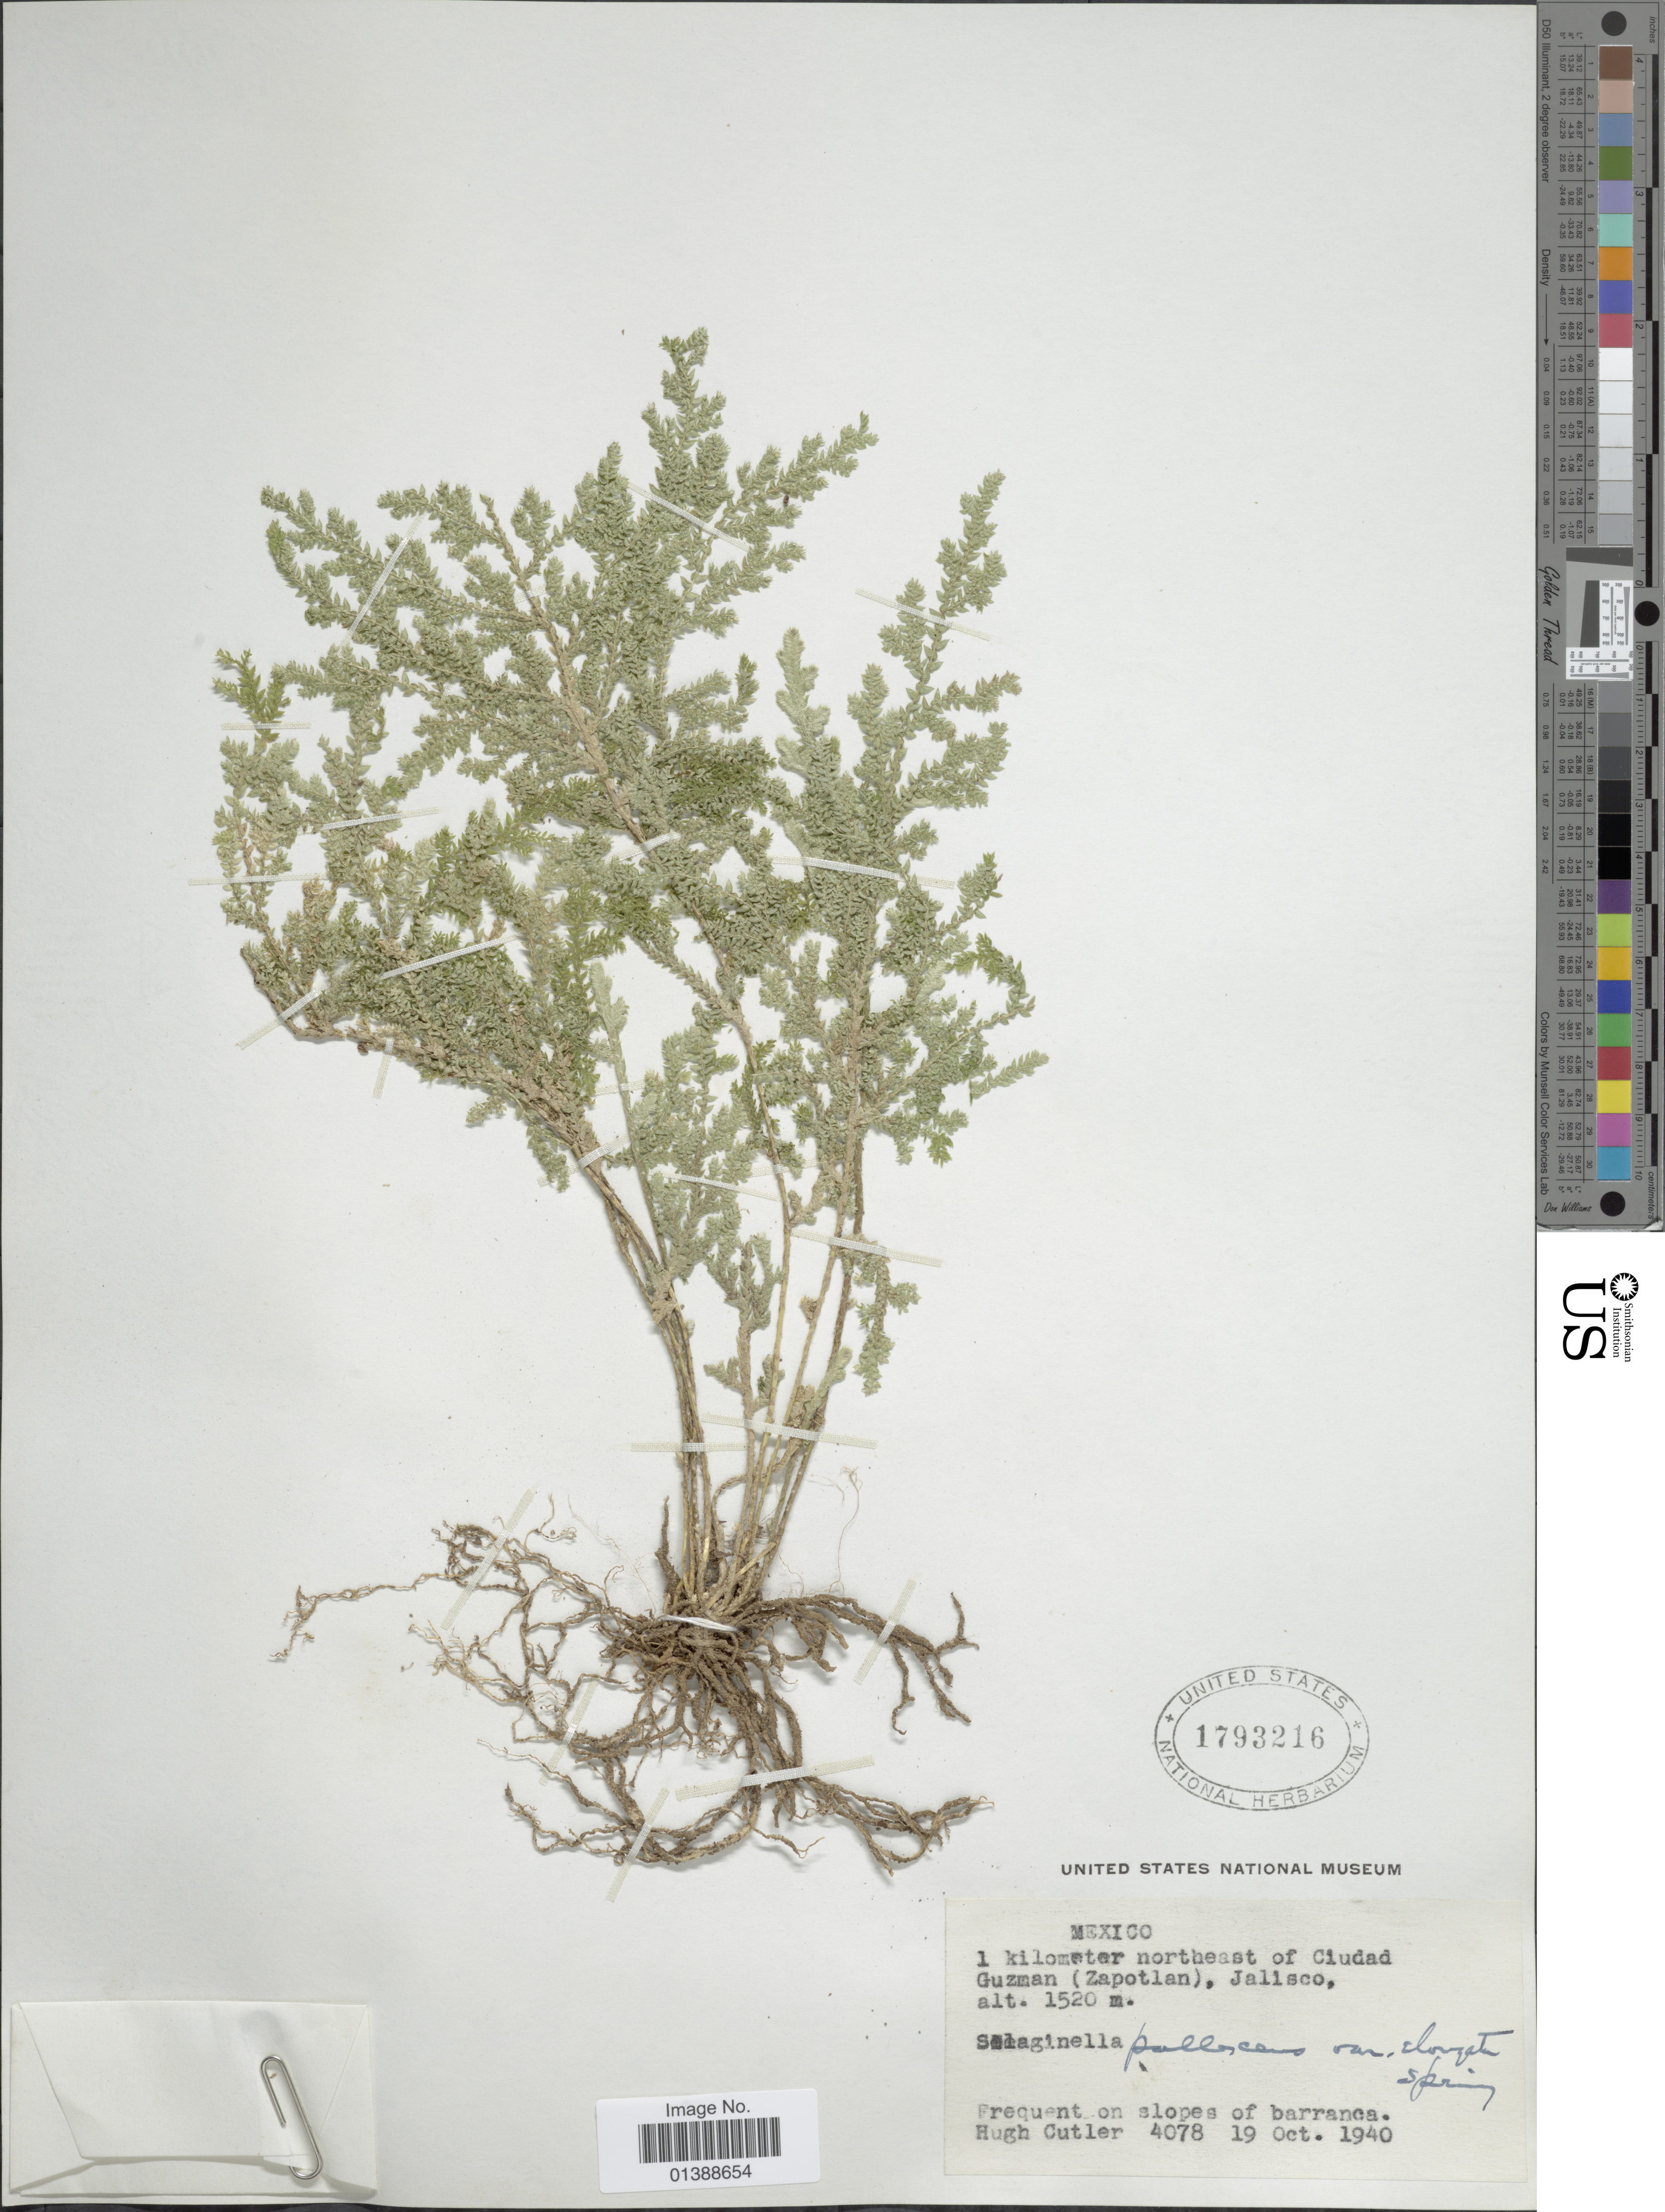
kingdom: Plantae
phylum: Tracheophyta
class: Lycopodiopsida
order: Selaginellales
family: Selaginellaceae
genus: Selaginella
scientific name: Selaginella pallescens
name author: (C. Presl) Spring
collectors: H. C. Cutler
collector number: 4078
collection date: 1940-10-19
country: Mexico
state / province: Jalisco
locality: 1 kilometer northeast of Ciudad Guzman (Zapotlan)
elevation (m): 1520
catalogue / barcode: US 1793216